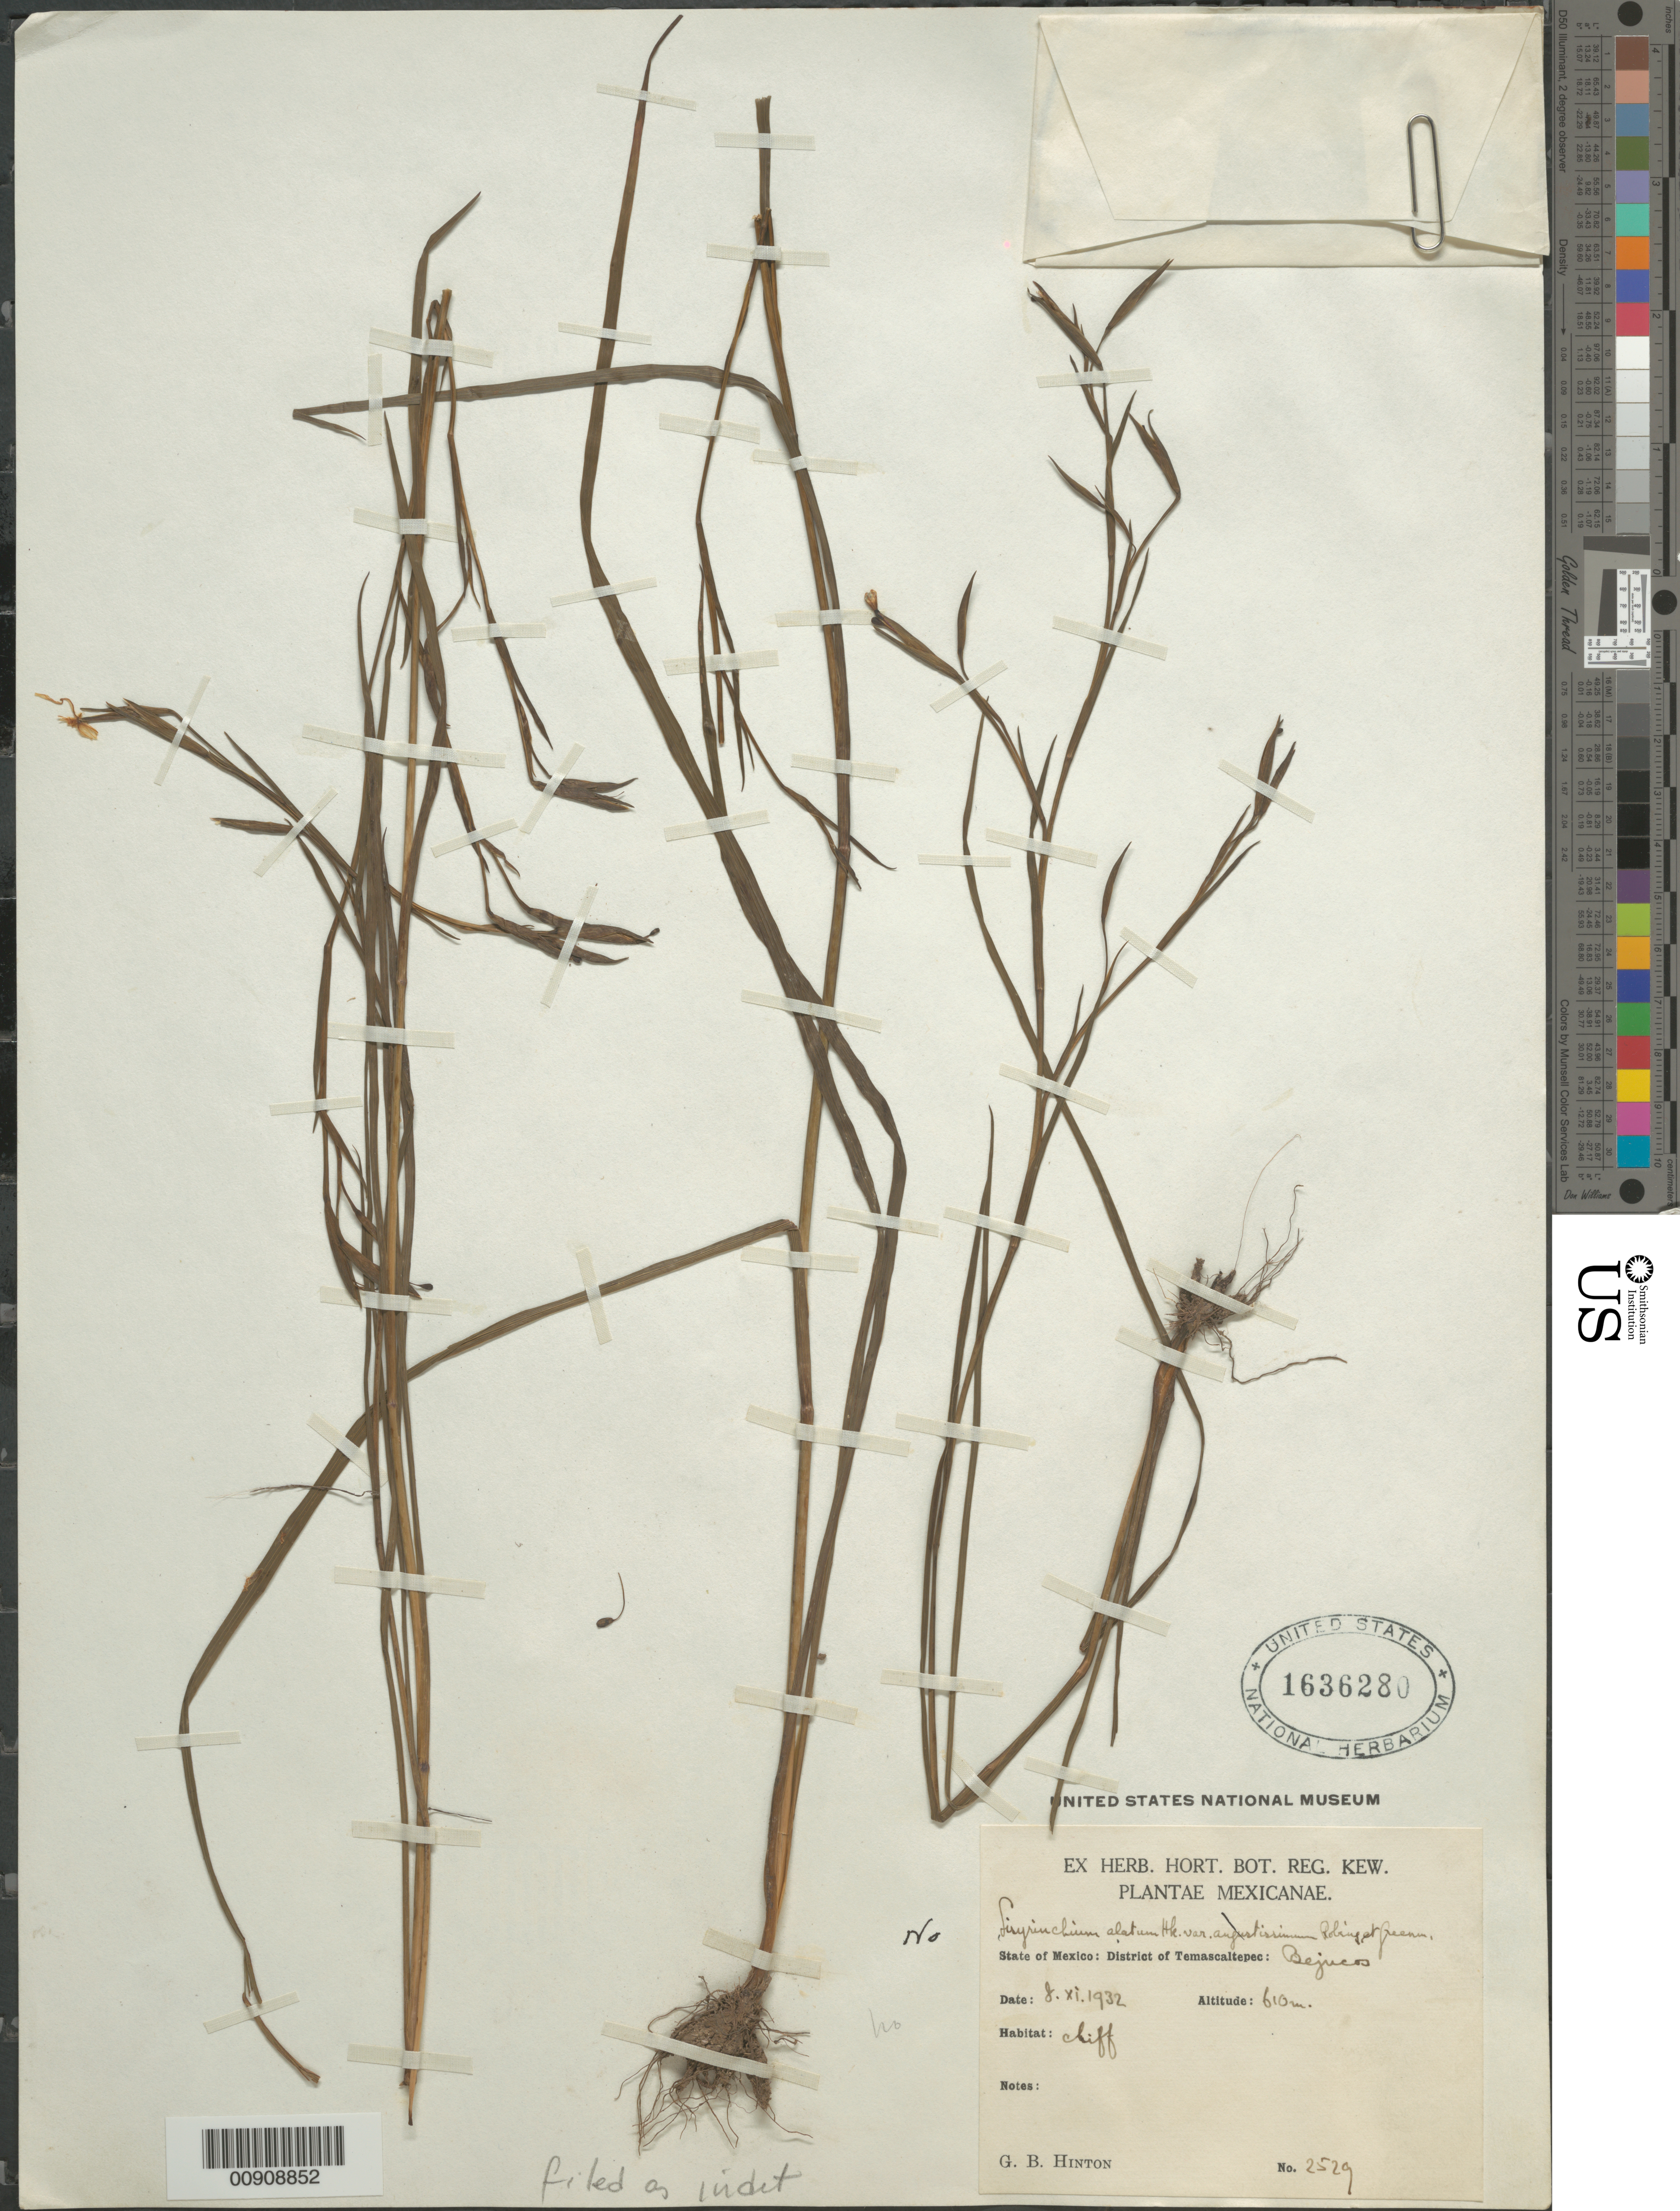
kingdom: Plantae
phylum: Tracheophyta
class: Liliopsida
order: Asparagales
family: Iridaceae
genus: Sisyrinchium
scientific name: Sisyrinchium sp.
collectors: G. B. Hinton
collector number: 2529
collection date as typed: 08 Nov 1932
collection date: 1932-11-08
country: Mexico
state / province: México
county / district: Temascaltepec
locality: State of Mexico: District of Temascaltepec: Bejucos.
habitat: Cliff.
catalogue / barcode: US 1636280